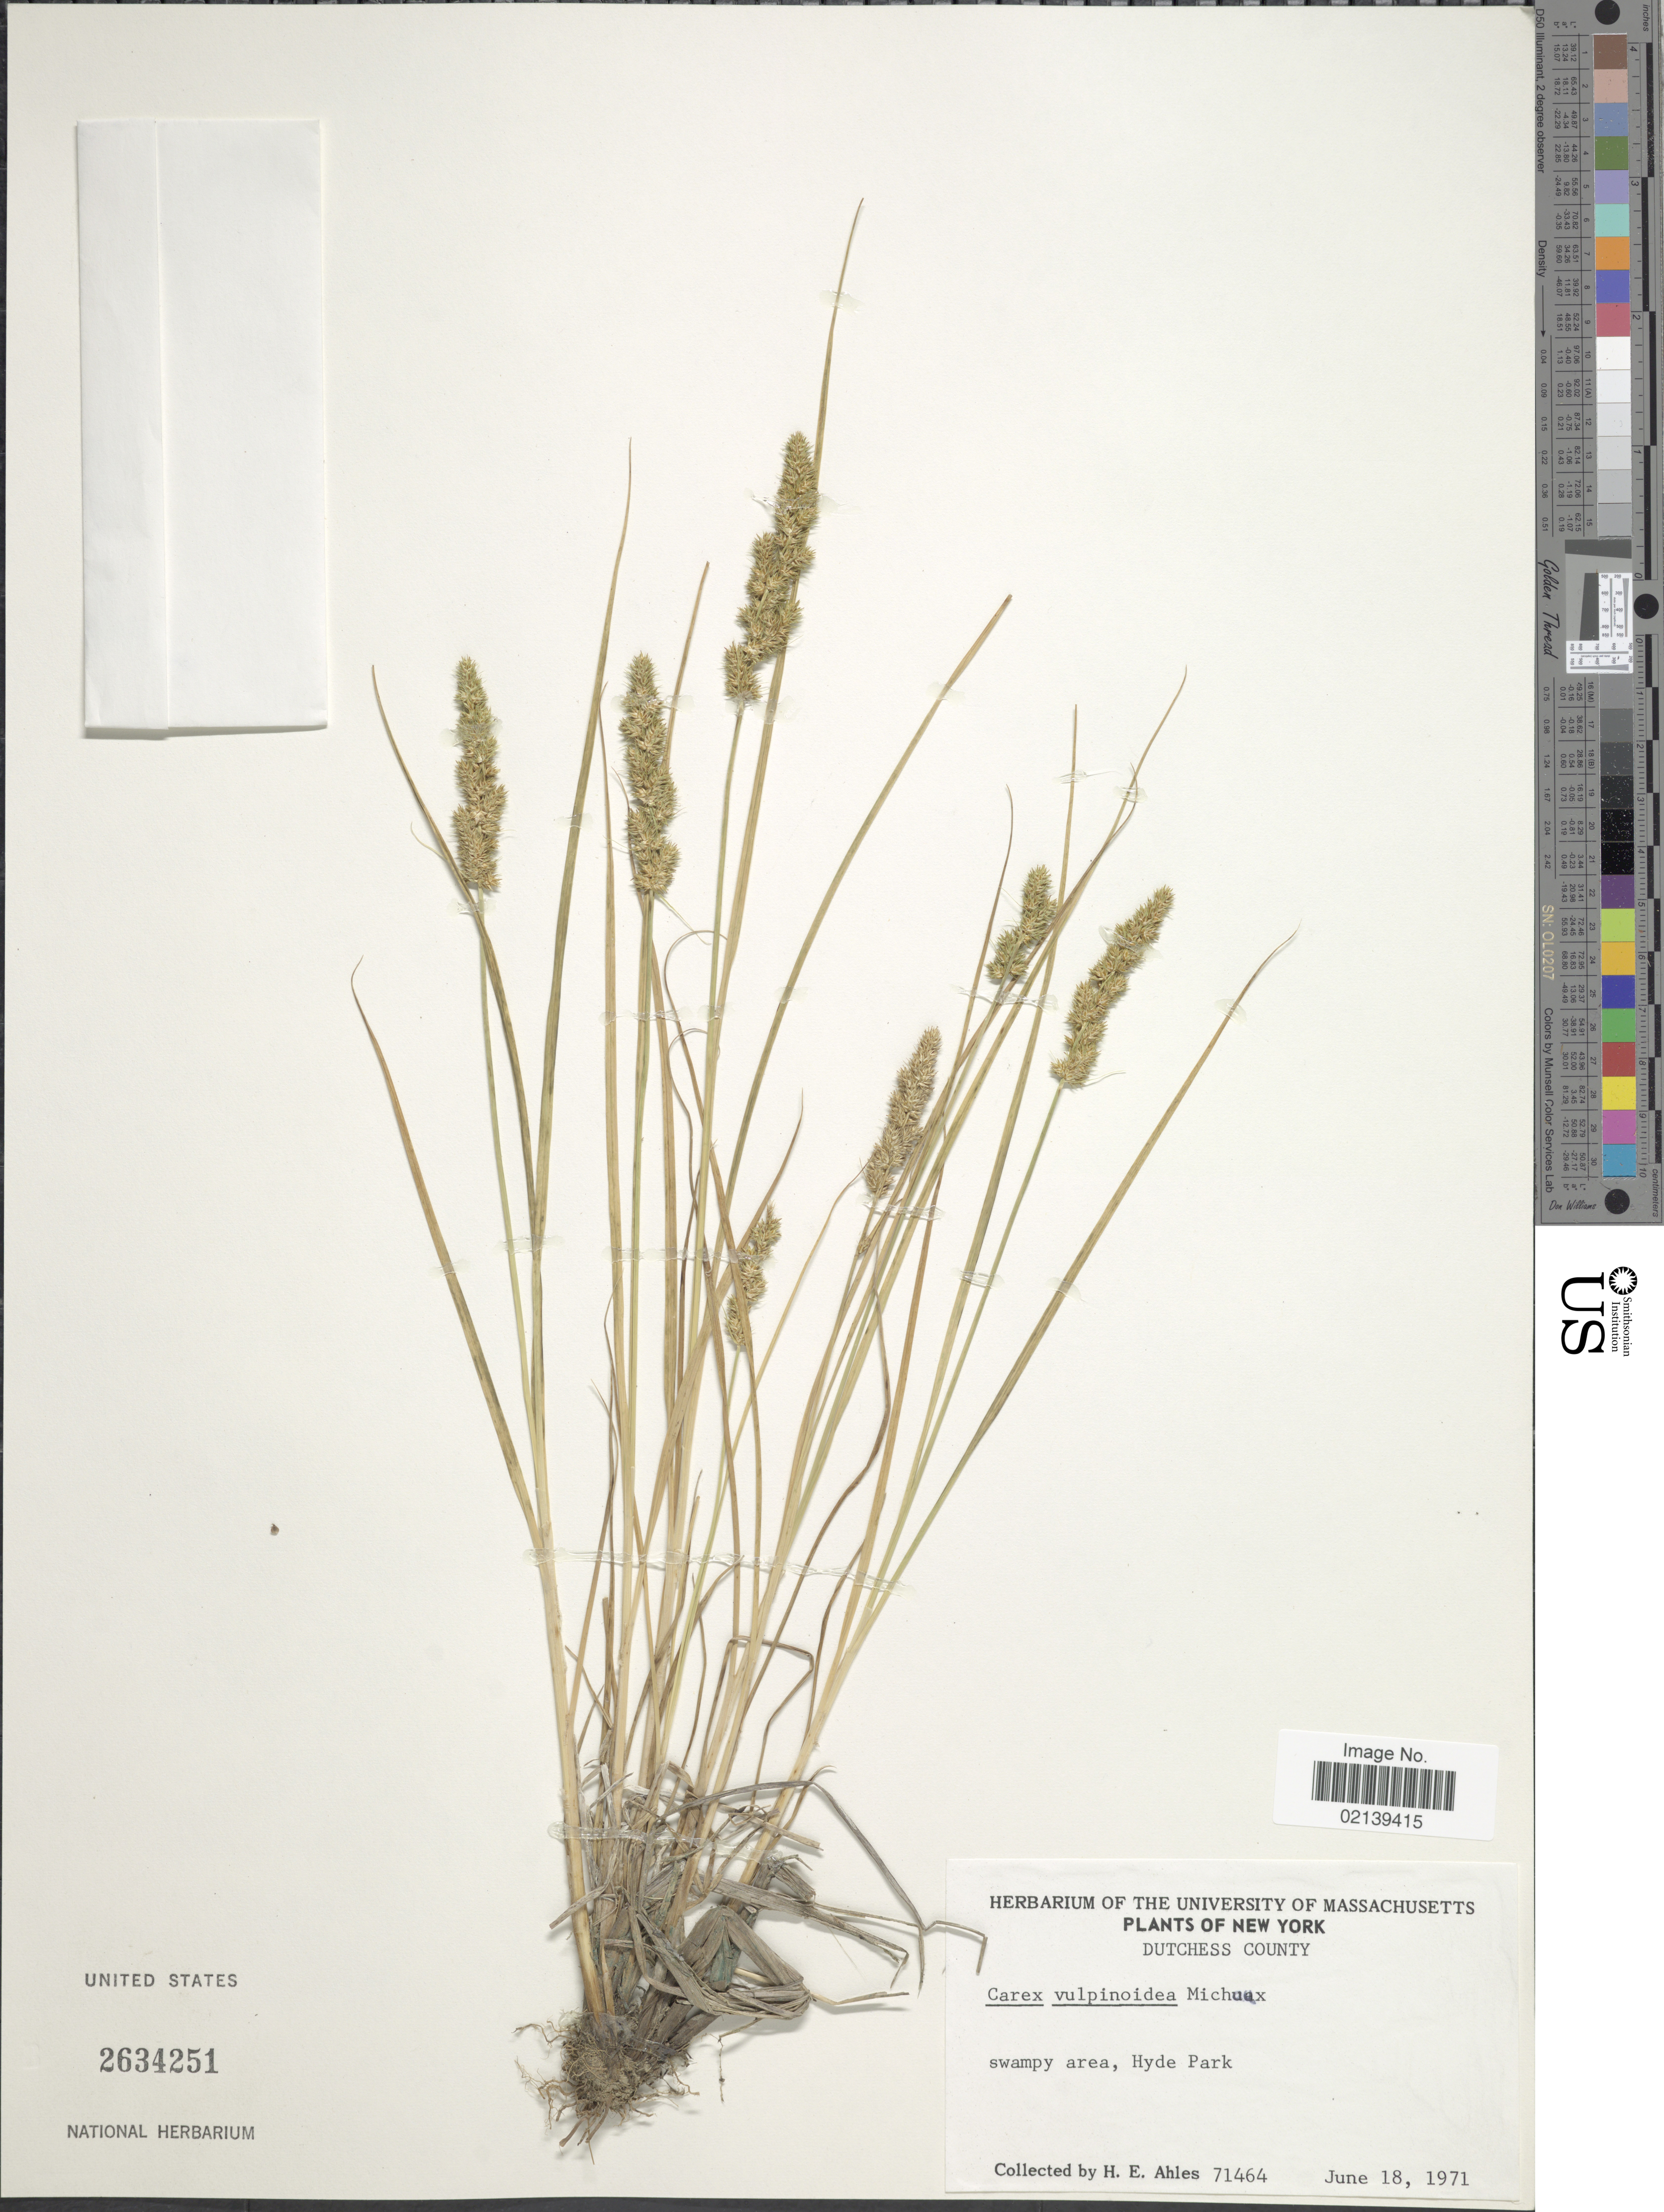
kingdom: Plantae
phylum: Tracheophyta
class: Liliopsida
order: Poales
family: Cyperaceae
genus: Carex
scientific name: Carex vulpinoidea Michx.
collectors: H. E. Ahles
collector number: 71464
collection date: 1971-06-18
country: United States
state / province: New York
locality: Dutchess County, Swampy area, Hyde Park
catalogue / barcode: US 2634251